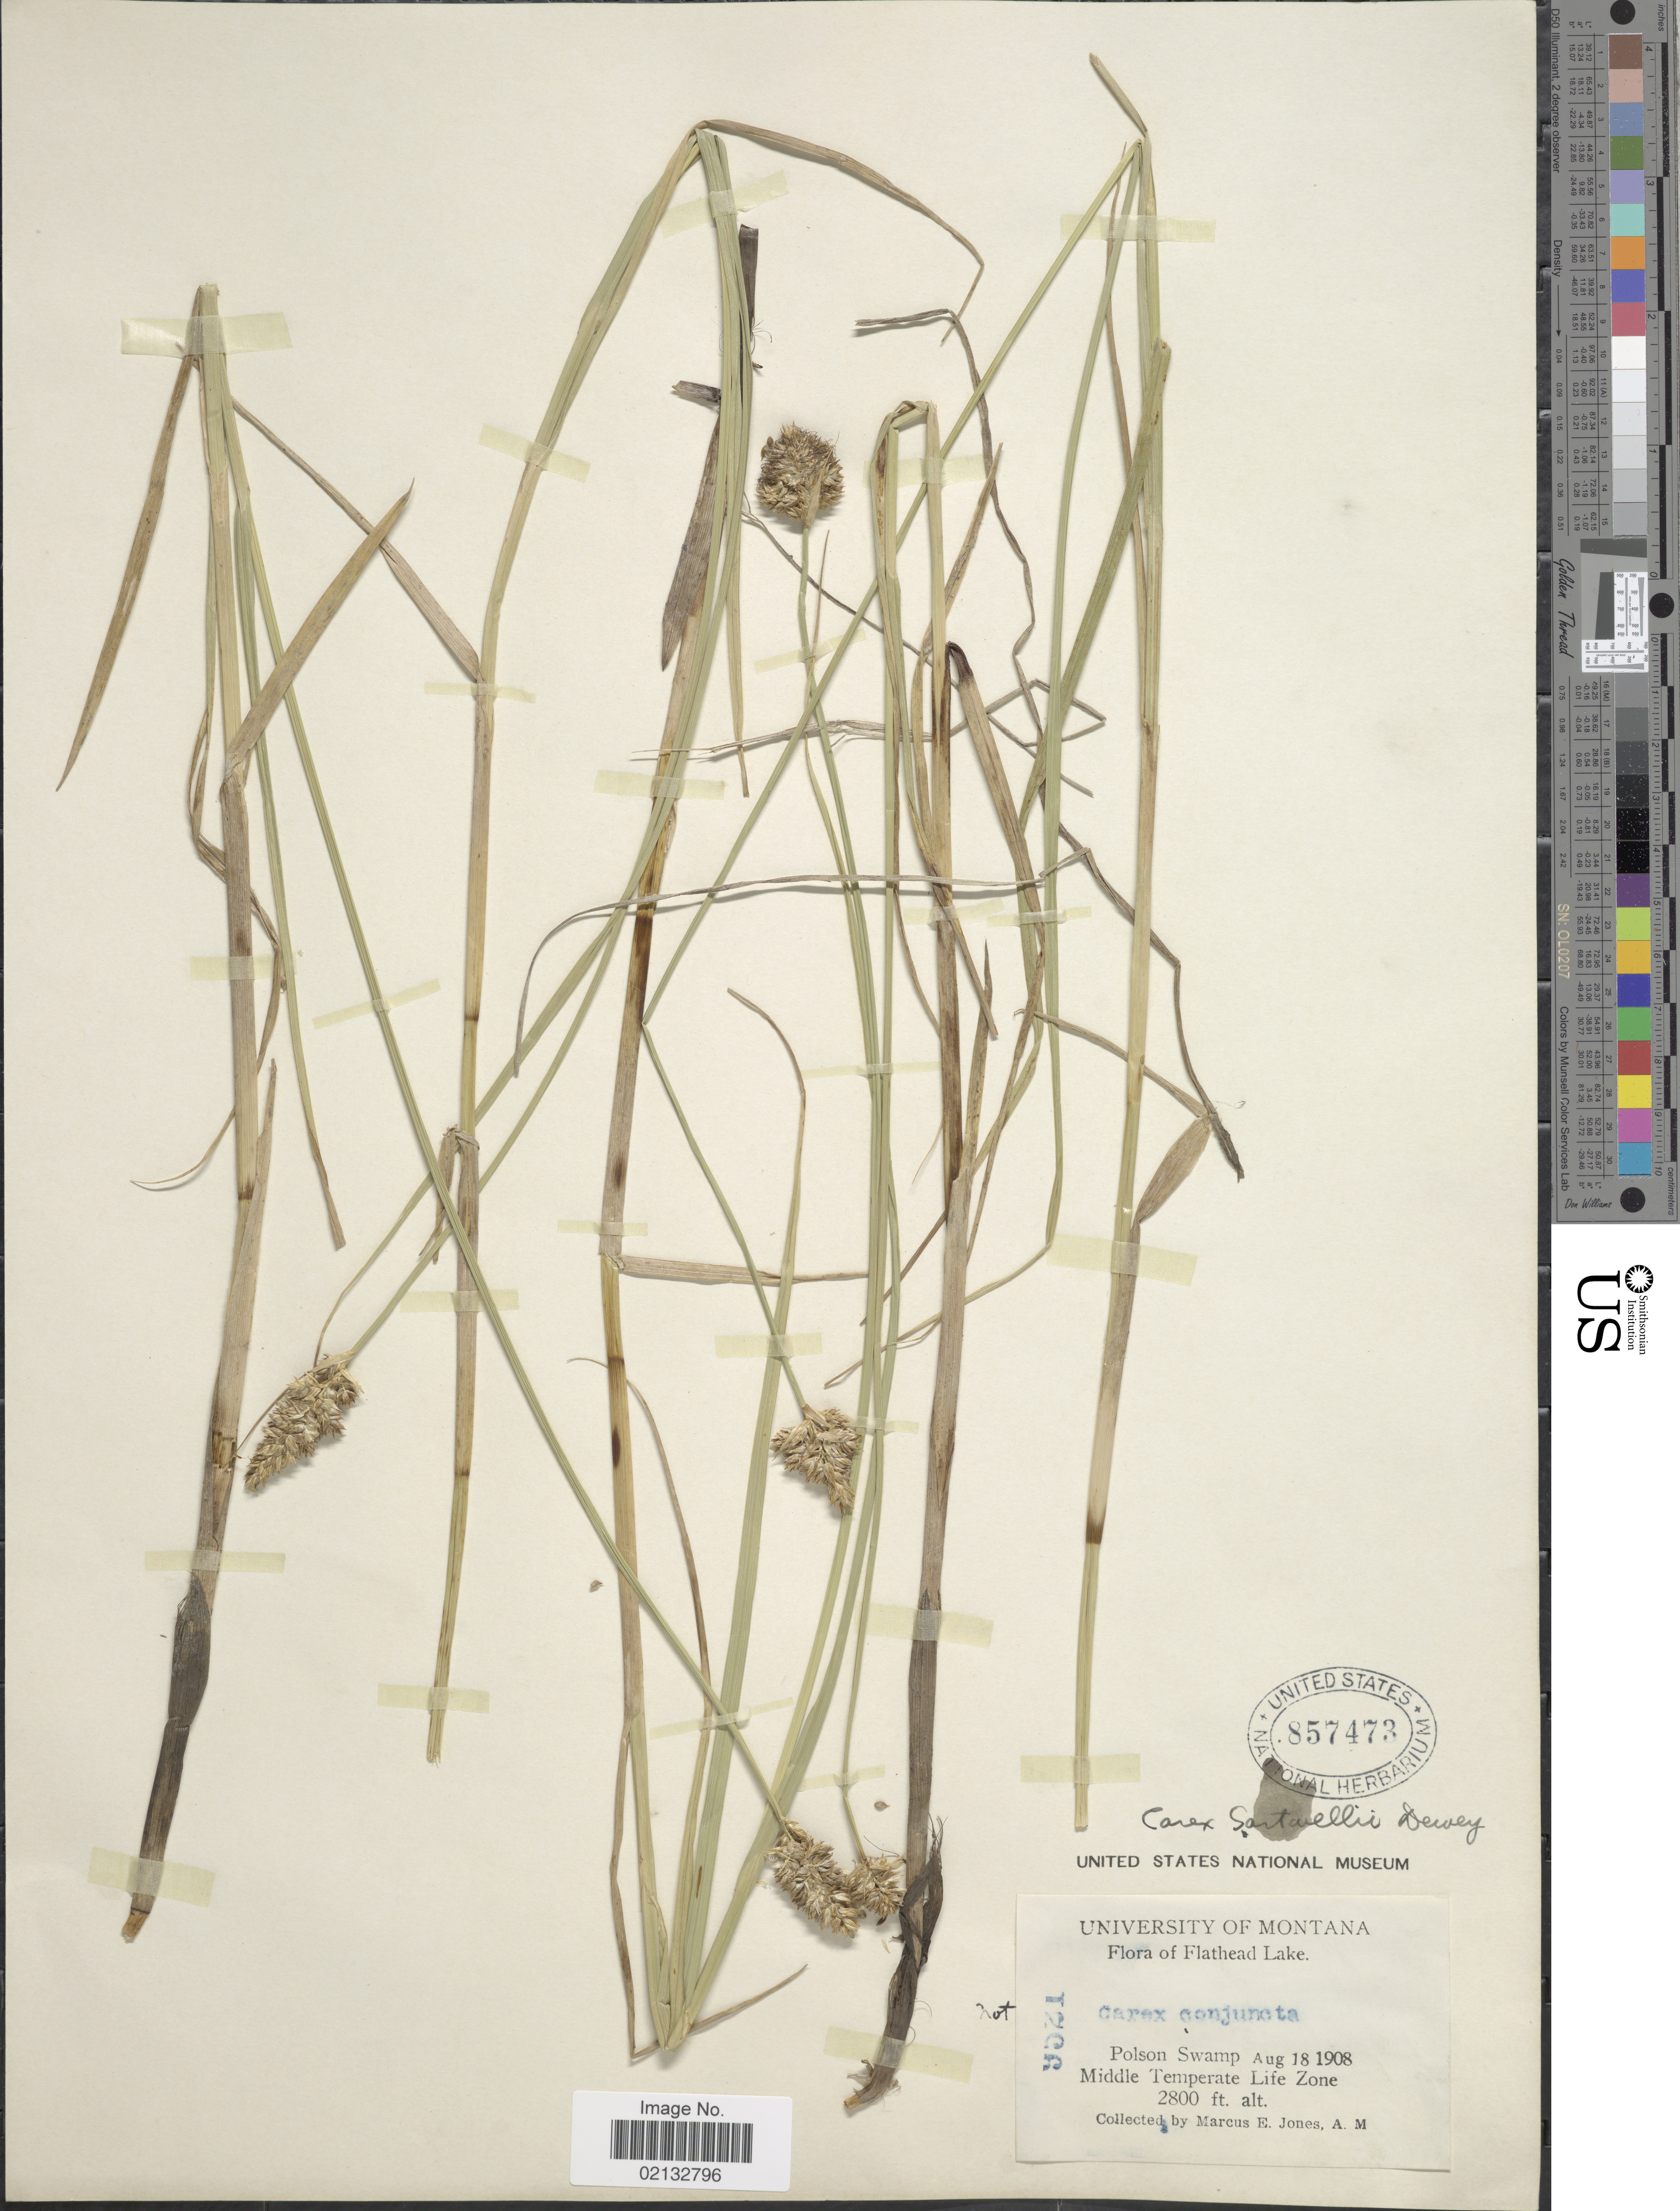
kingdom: Plantae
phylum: Tracheophyta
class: Liliopsida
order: Poales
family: Cyperaceae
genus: Carex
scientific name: Carex sartwellii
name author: Dewey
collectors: M. E. Jones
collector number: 9521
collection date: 1908-08-18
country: United States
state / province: Montana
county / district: Lake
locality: Flathead Lake. Poison Swamp.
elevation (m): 853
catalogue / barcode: US 857473